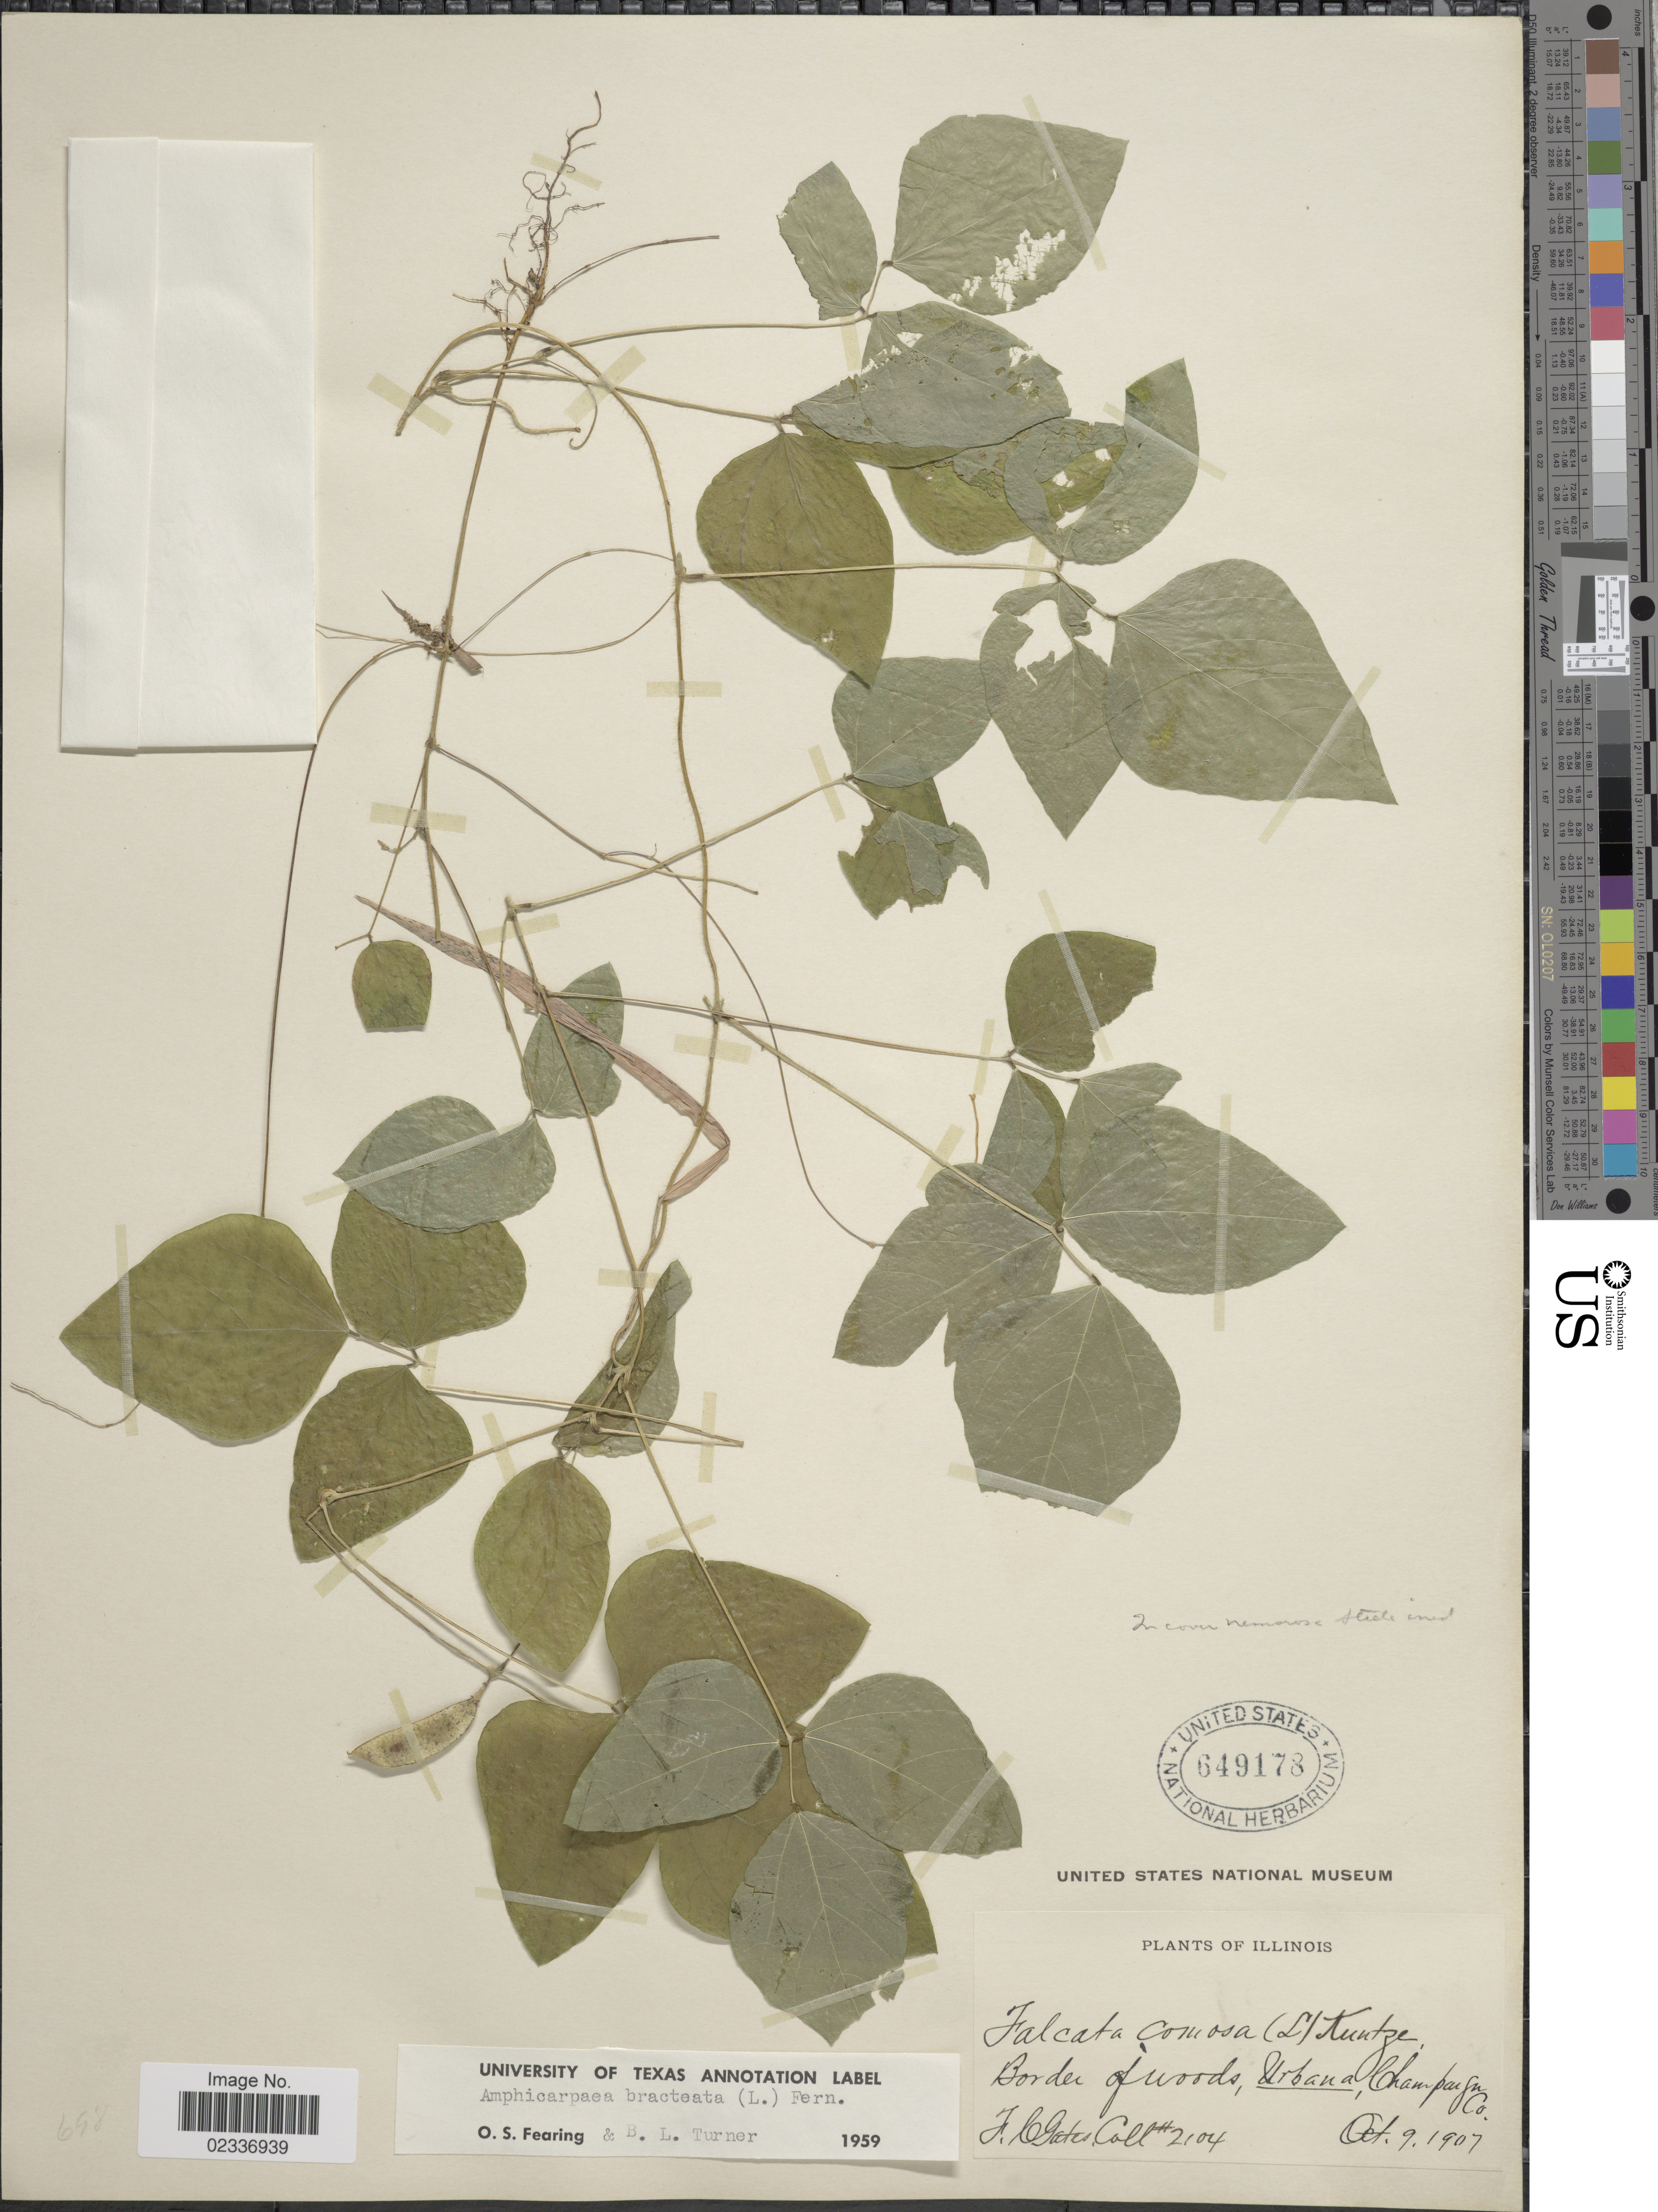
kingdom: Plantae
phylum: Tracheophyta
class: Magnoliopsida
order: Fabales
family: Fabaceae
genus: Amphicarpaea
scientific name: Amphicarpaea bracteata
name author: (L.) Fernald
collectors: F. C. Gates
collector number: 2104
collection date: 1907-10-09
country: United States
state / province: Illinois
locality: Border of woods, Urbana Champaign Co.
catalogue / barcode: US 649178